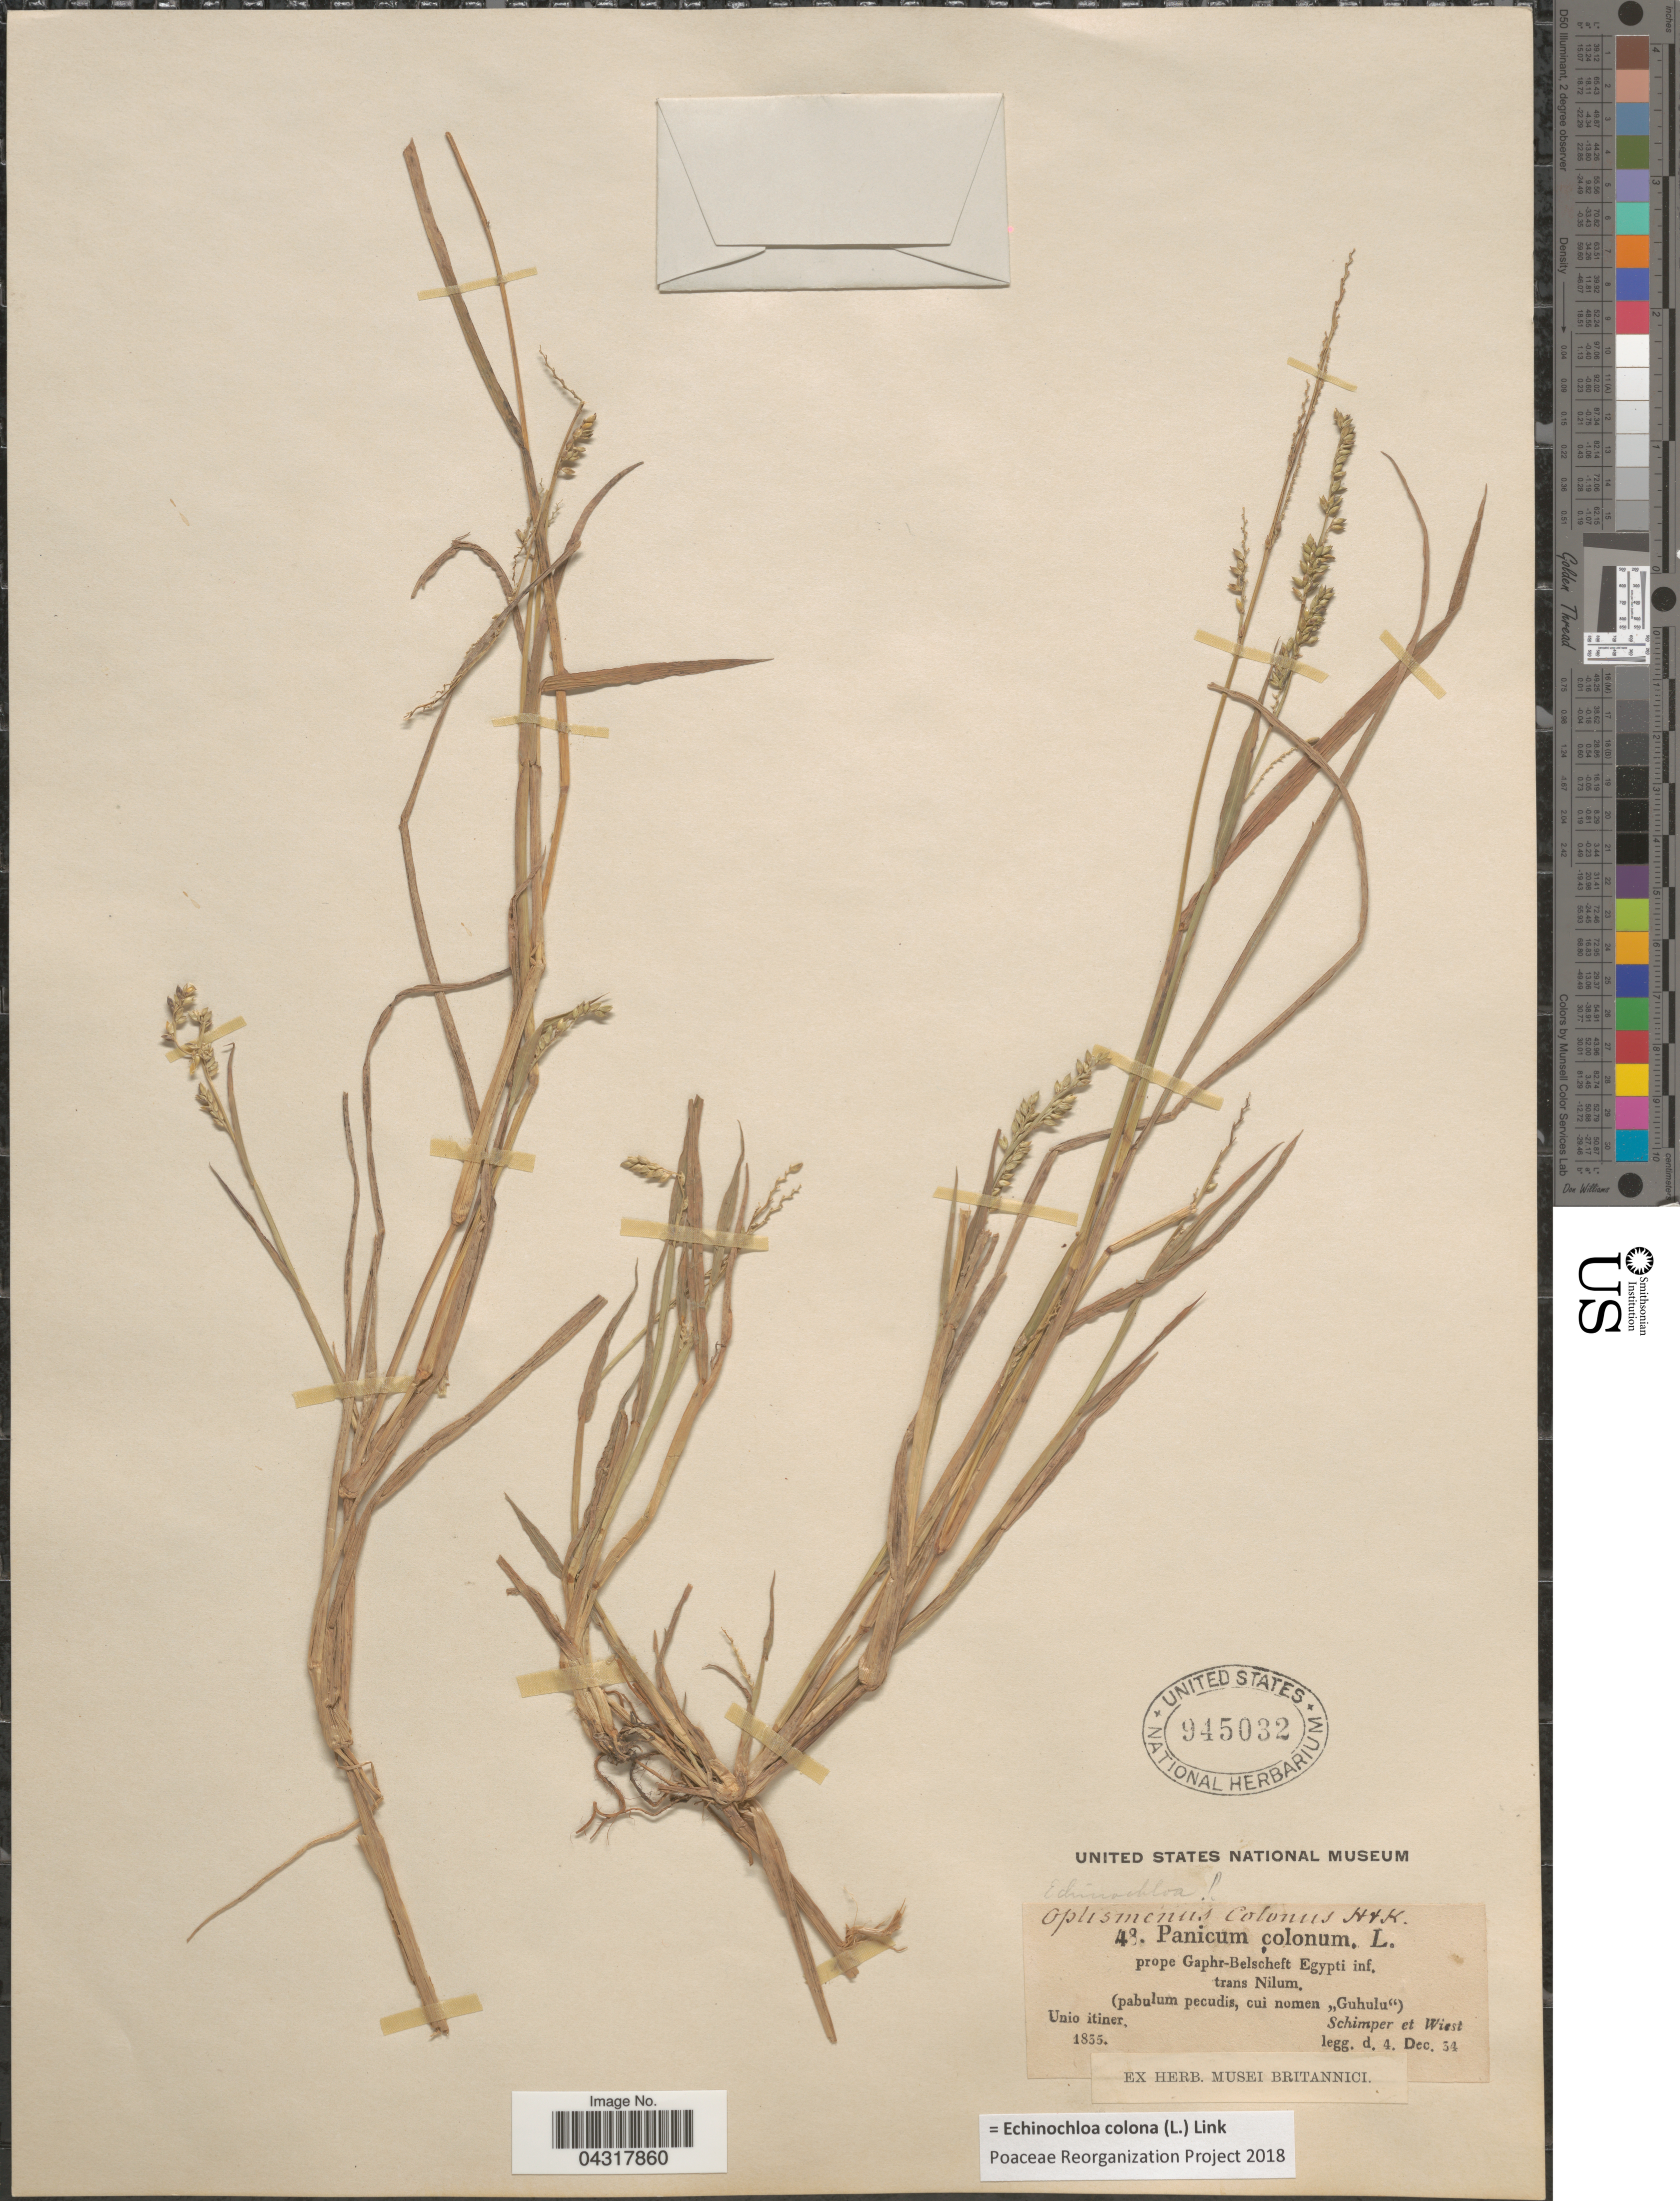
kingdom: Plantae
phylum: Tracheophyta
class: Liliopsida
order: Poales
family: Poaceae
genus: Echinochloa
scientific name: Echinochloa colona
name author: (L.) Link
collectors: -. Schimper & -. Wiest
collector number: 48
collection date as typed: Transcribed d/m/y: 1/12/34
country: Egypt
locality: Prope Gaphr-Belscheft Egypti inf, trans Nilum, (pabulum pecudis, cui nomen "Guhulu").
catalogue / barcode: US 945032